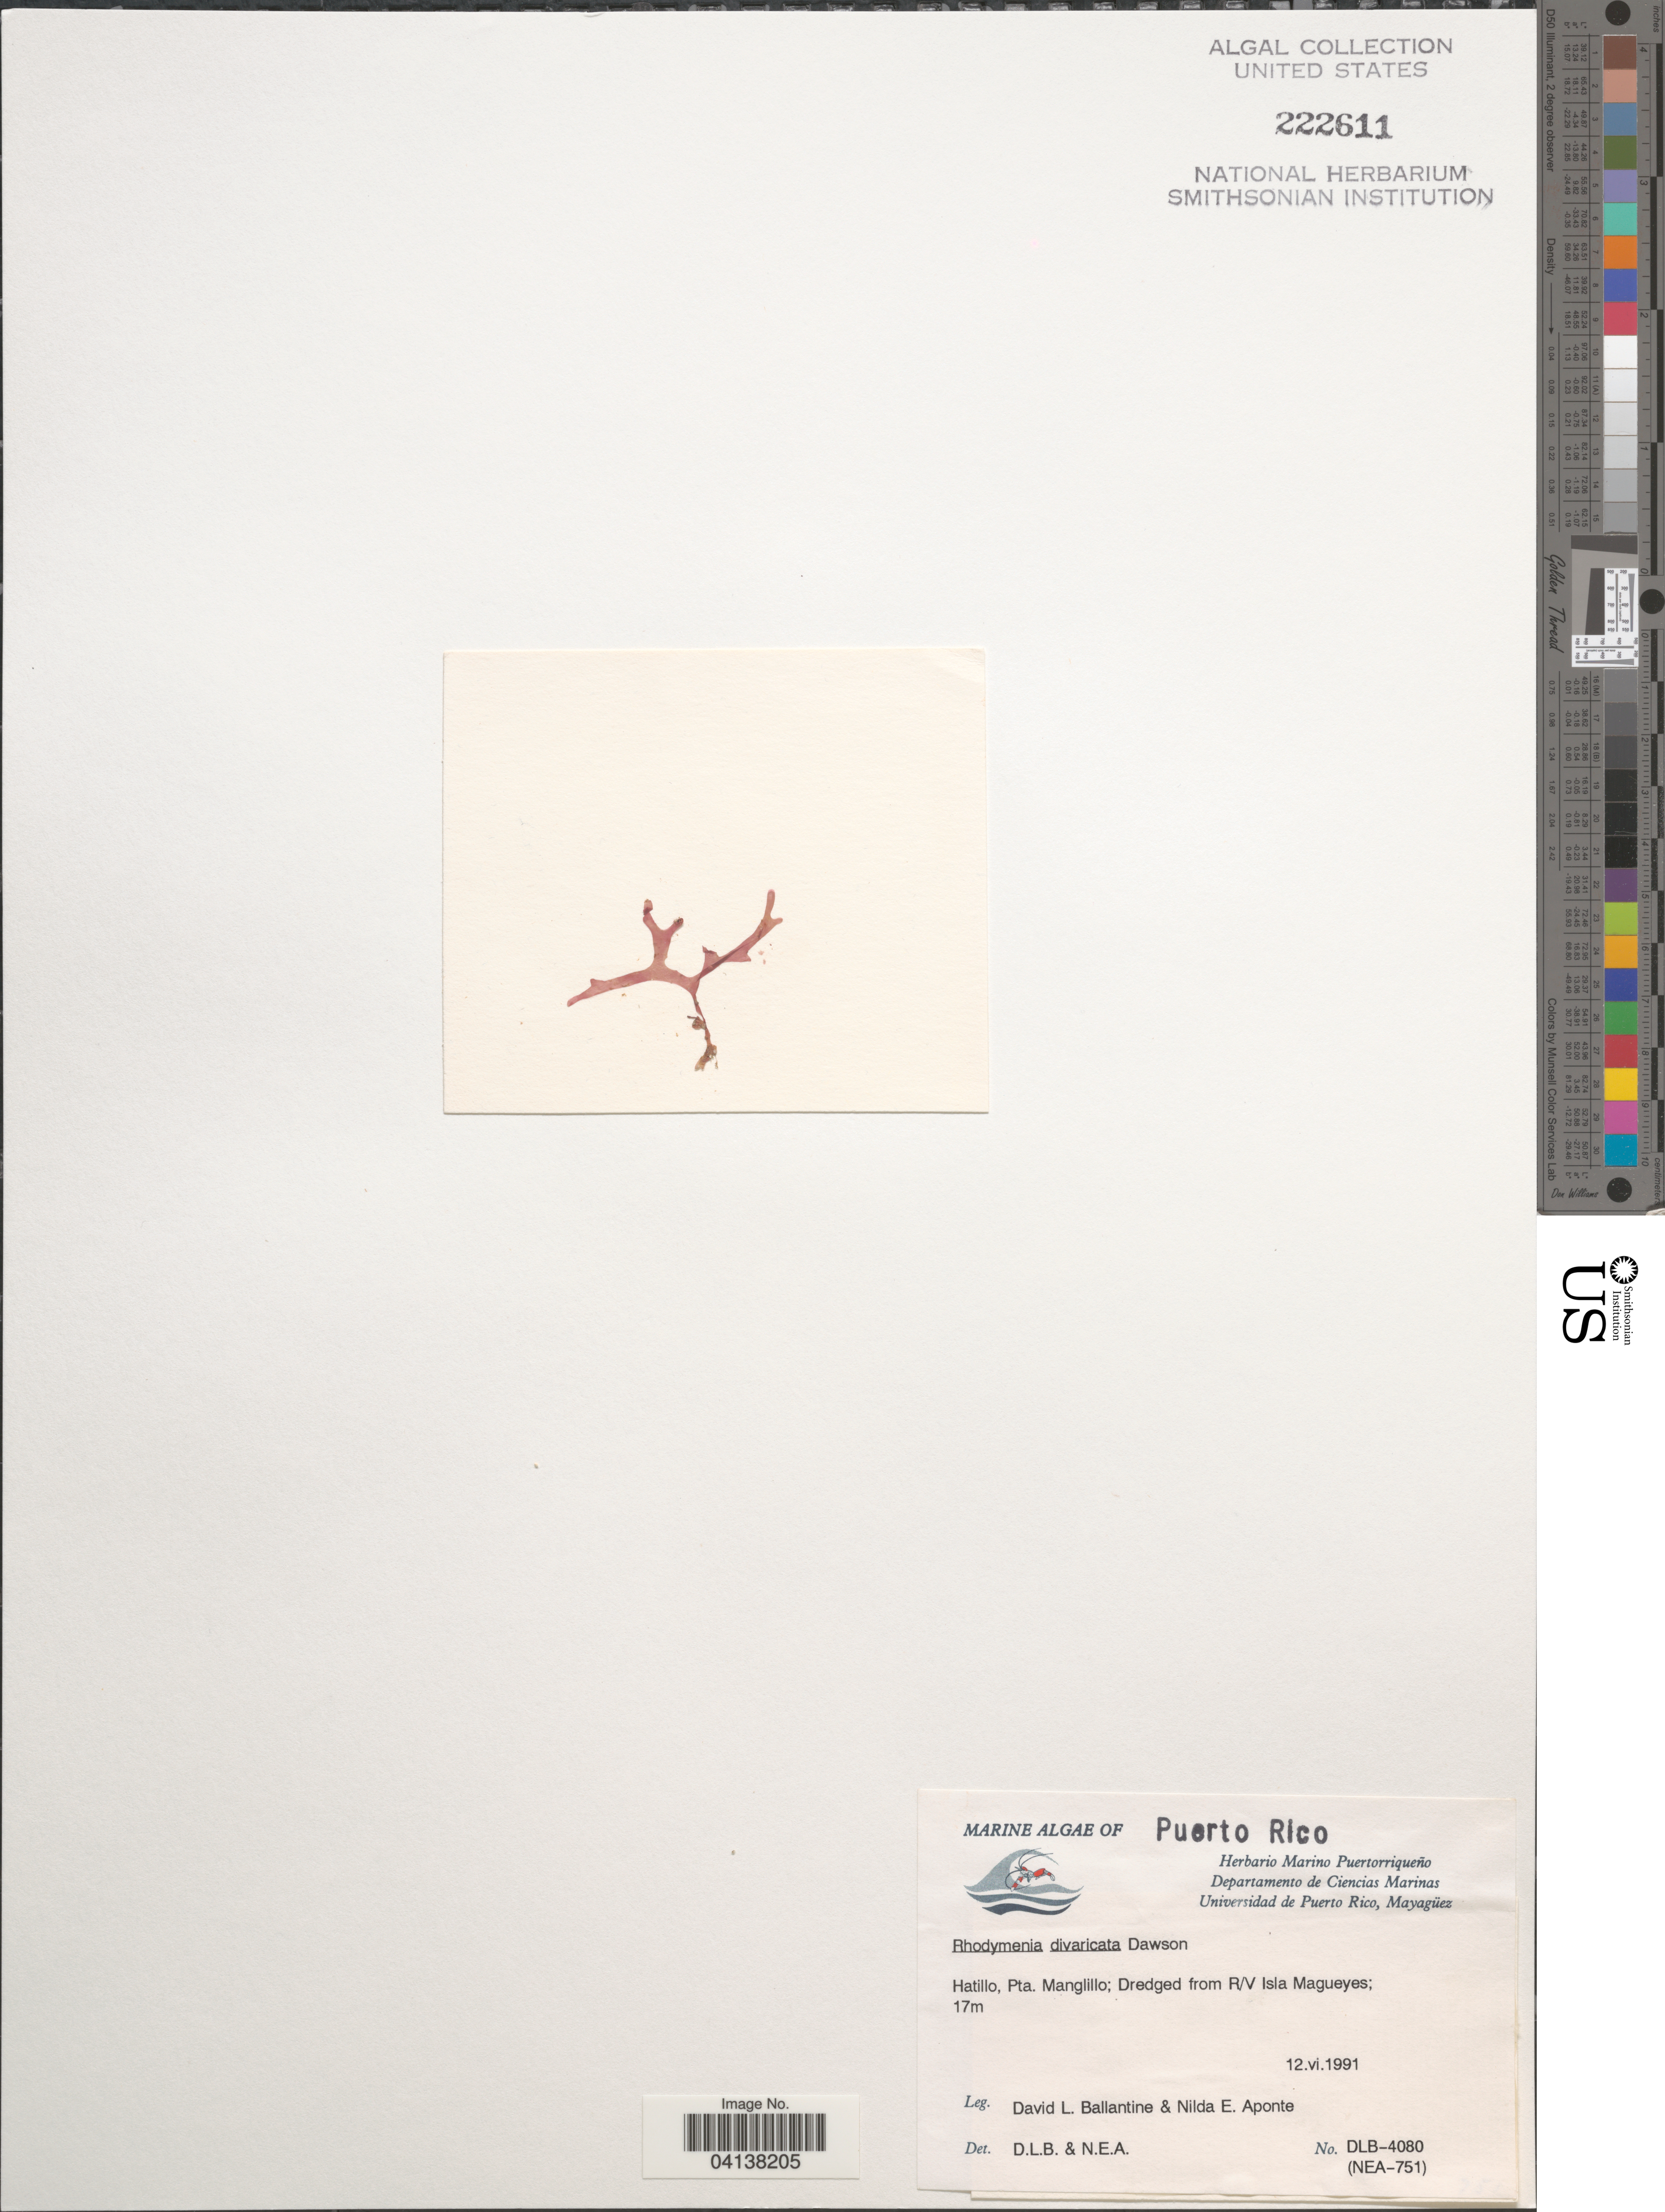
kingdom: Plantae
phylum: Rhodophyta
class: Florideophyceae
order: Rhodymeniales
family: Rhodymeniaceae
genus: Rhodymenia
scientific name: Rhodymenia divaricata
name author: E.Y. Dawson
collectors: D.L. Ballantine & N. E. Aponte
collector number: DLB-4080 (NEA-751)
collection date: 1991-06-12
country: Puerto Rico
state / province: Hatillo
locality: Pta. Manglillo; Dredged from R/V Isla Magueyes.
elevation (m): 17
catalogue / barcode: US 222611